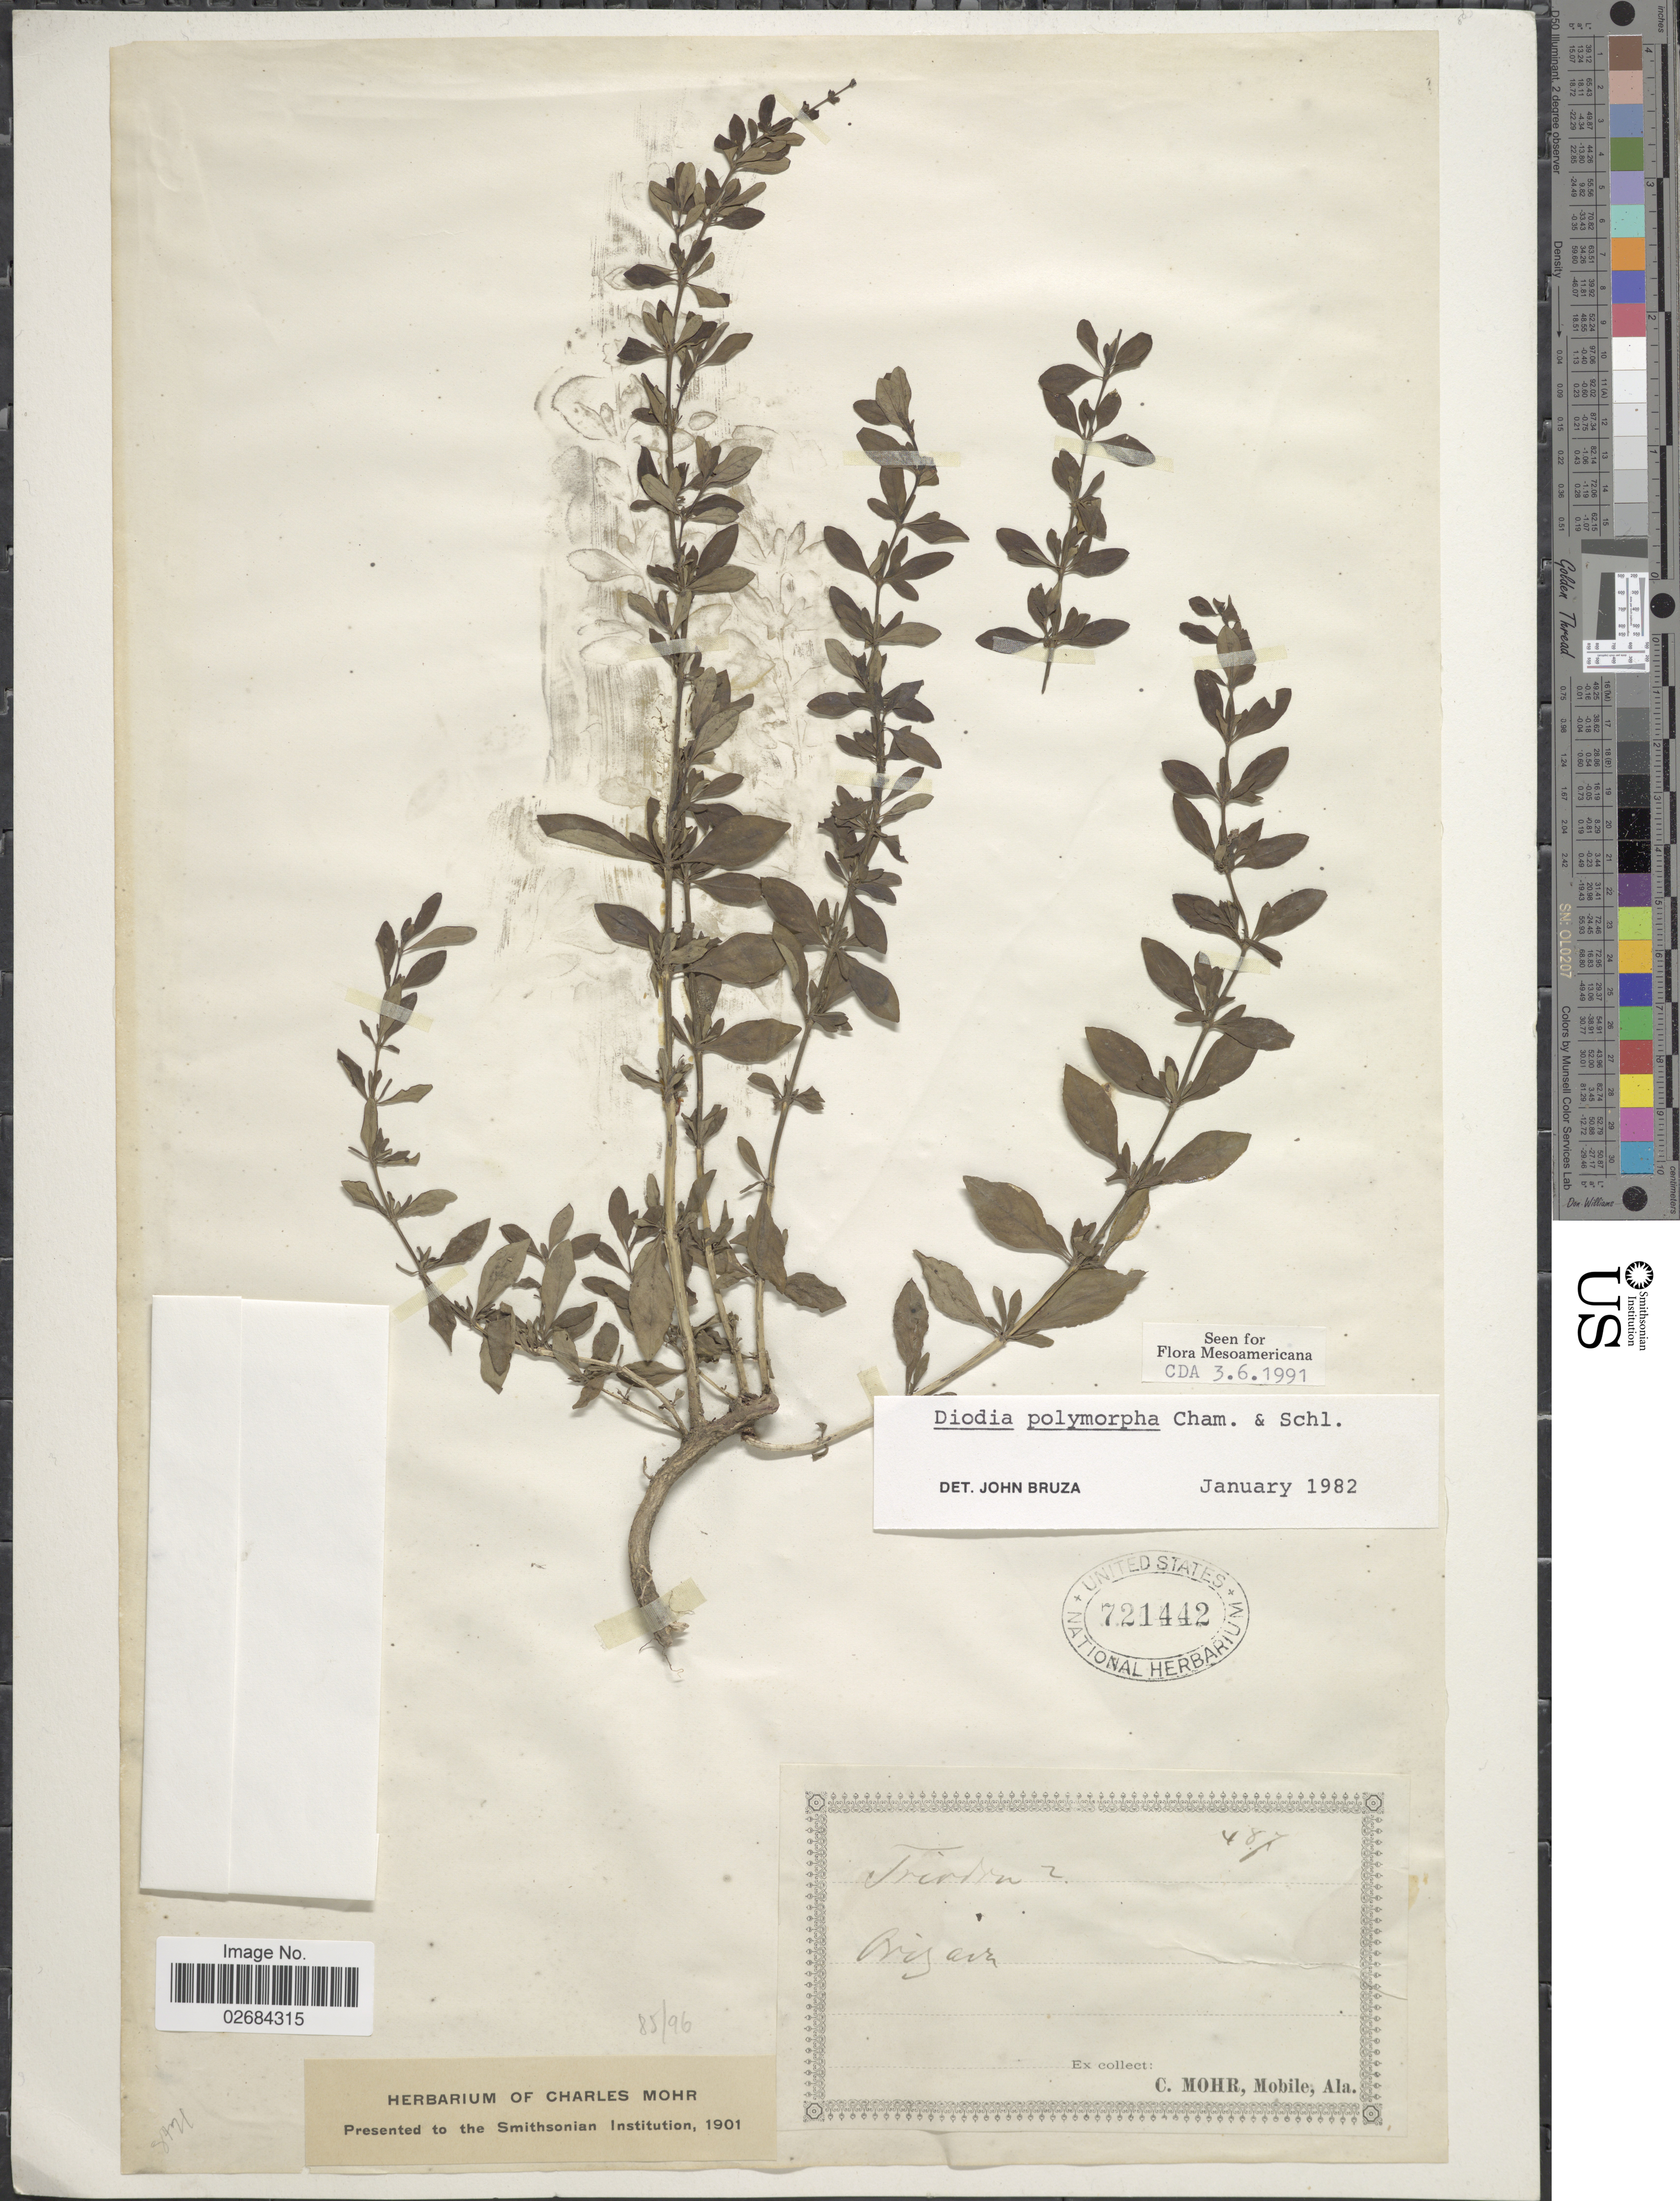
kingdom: Plantae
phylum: Tracheophyta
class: Magnoliopsida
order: Gentianales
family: Rubiaceae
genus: Diodia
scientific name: Diodia brasiliensis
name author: Spreng.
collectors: Mohr, C. T. (herbarium)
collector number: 487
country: Mexico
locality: Orizaba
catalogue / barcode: US 721442